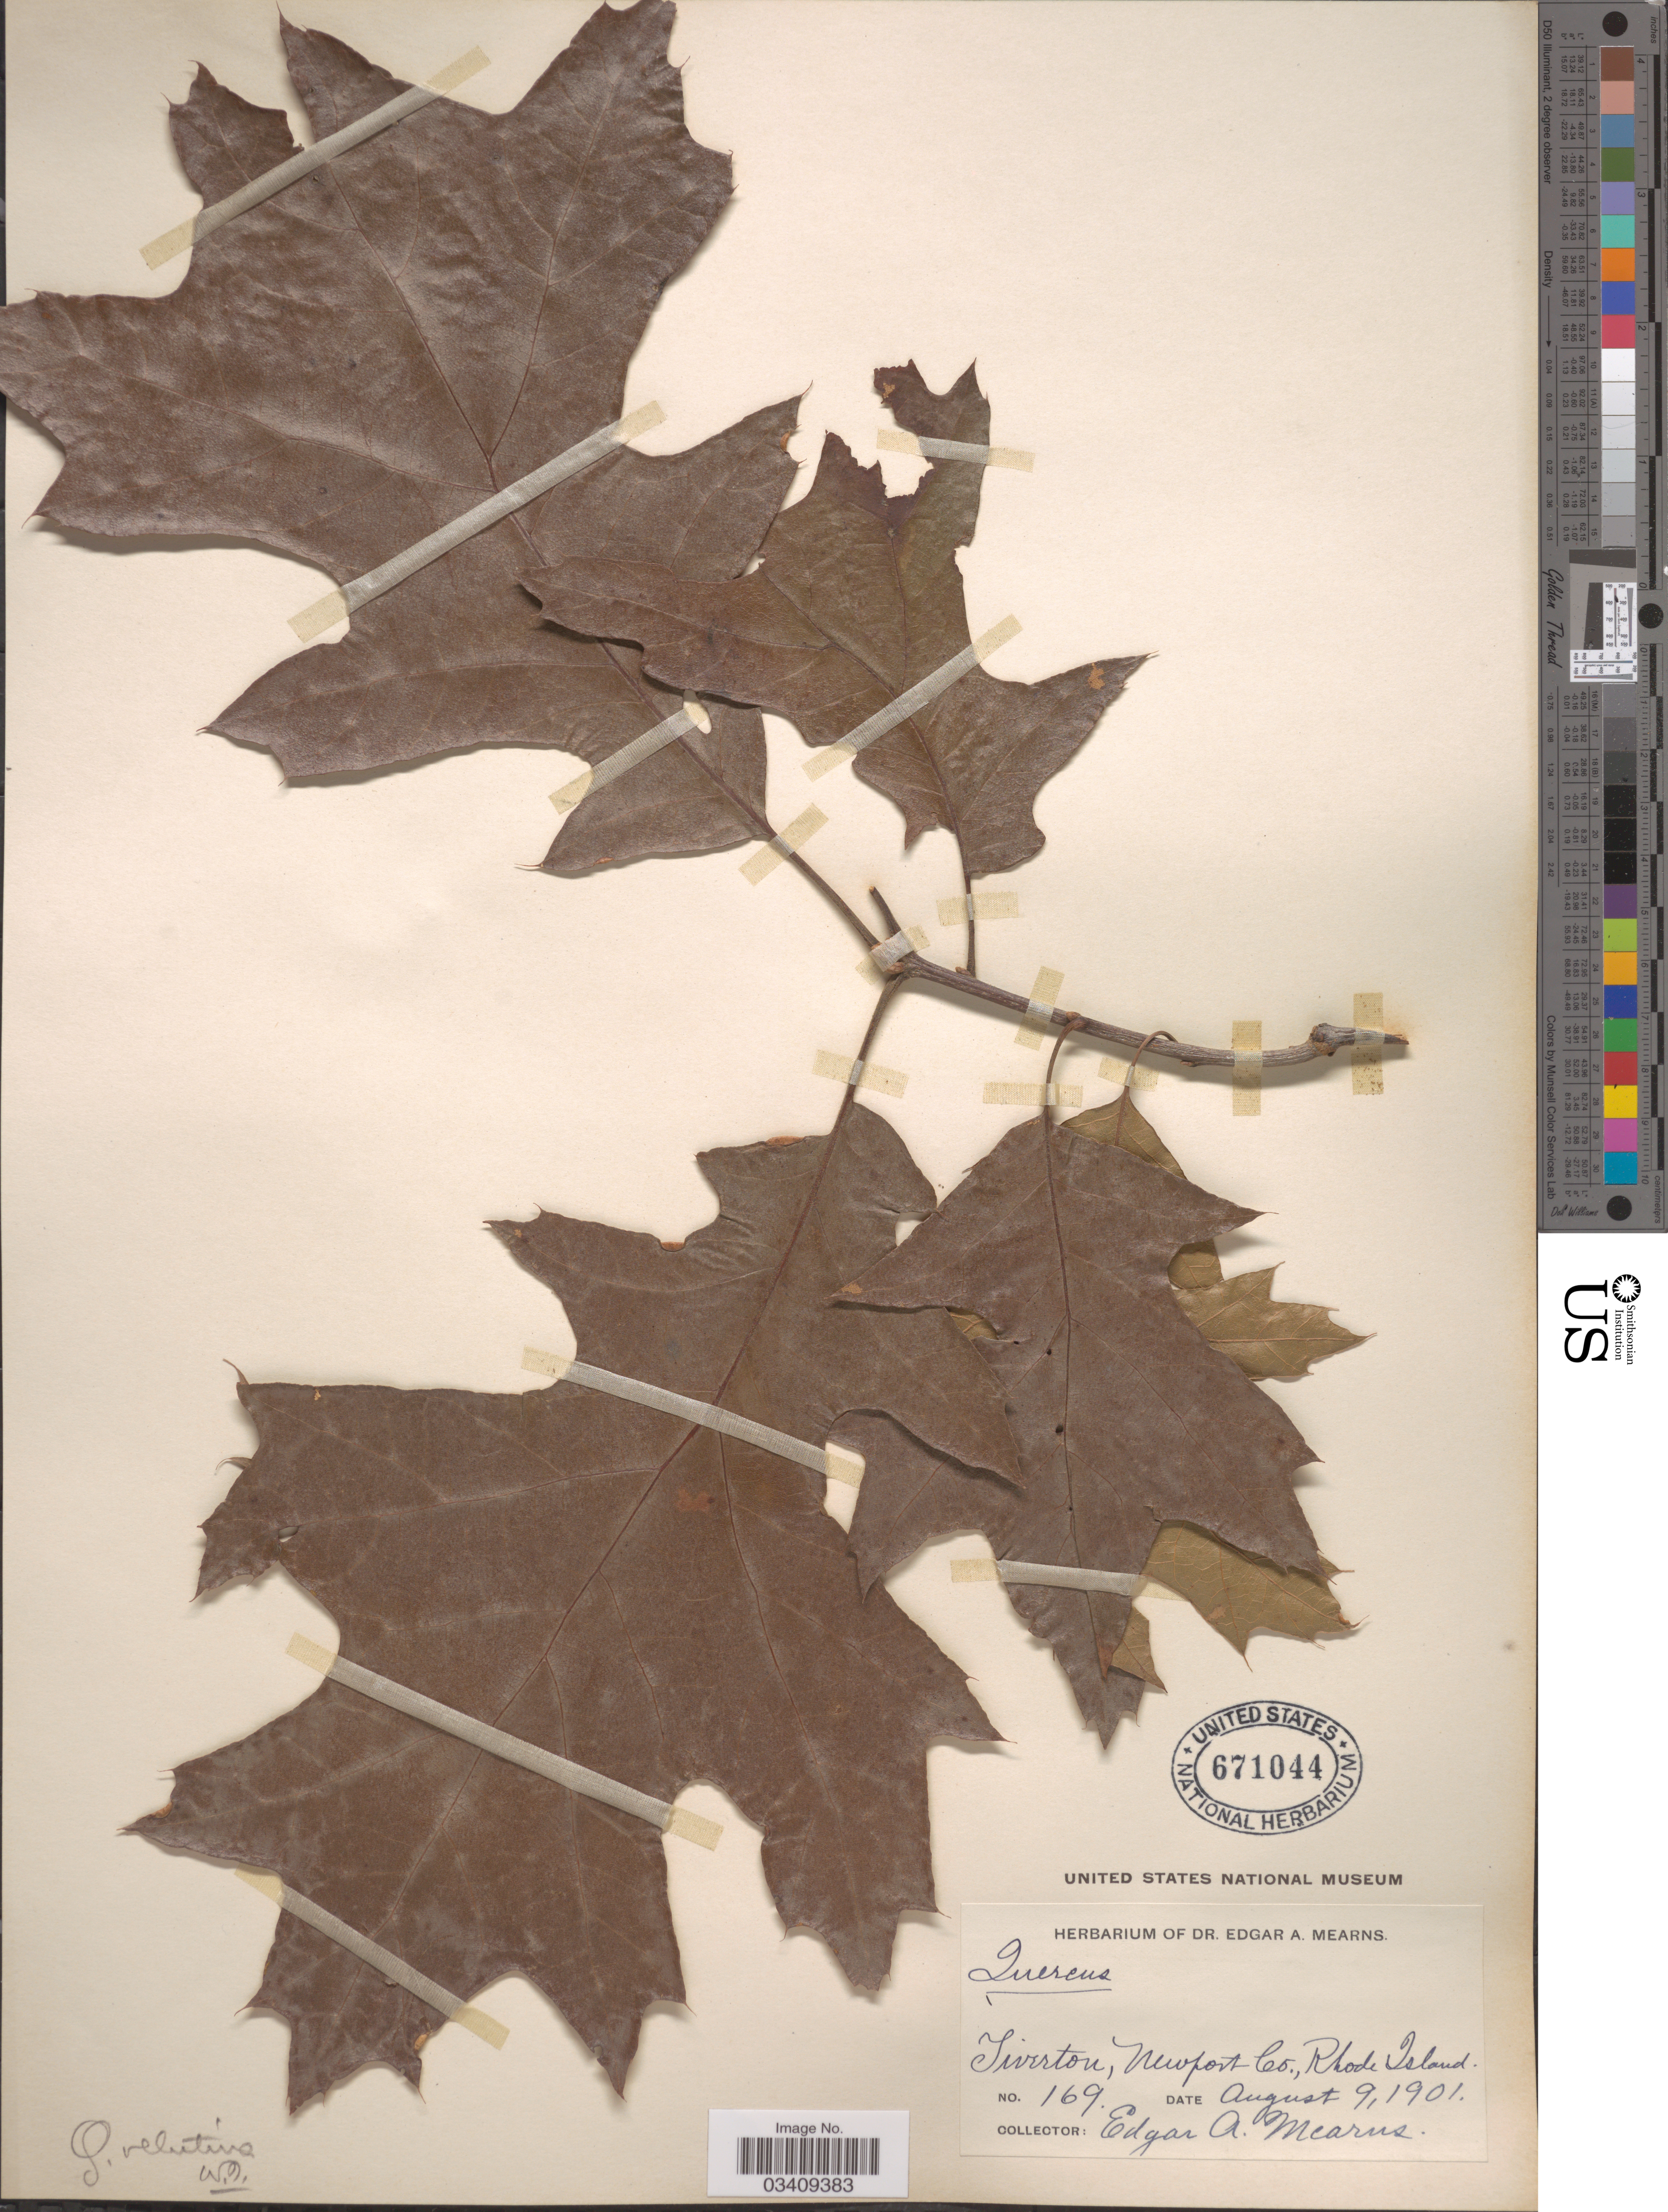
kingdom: Plantae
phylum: Tracheophyta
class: Magnoliopsida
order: Fagales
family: Fagaceae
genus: Quercus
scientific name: Quercus velutina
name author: Lam.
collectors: E. A. Mearns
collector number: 169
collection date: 1901-08-09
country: United States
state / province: Rhode Island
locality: Tiverton, Newport Co.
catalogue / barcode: US 671044